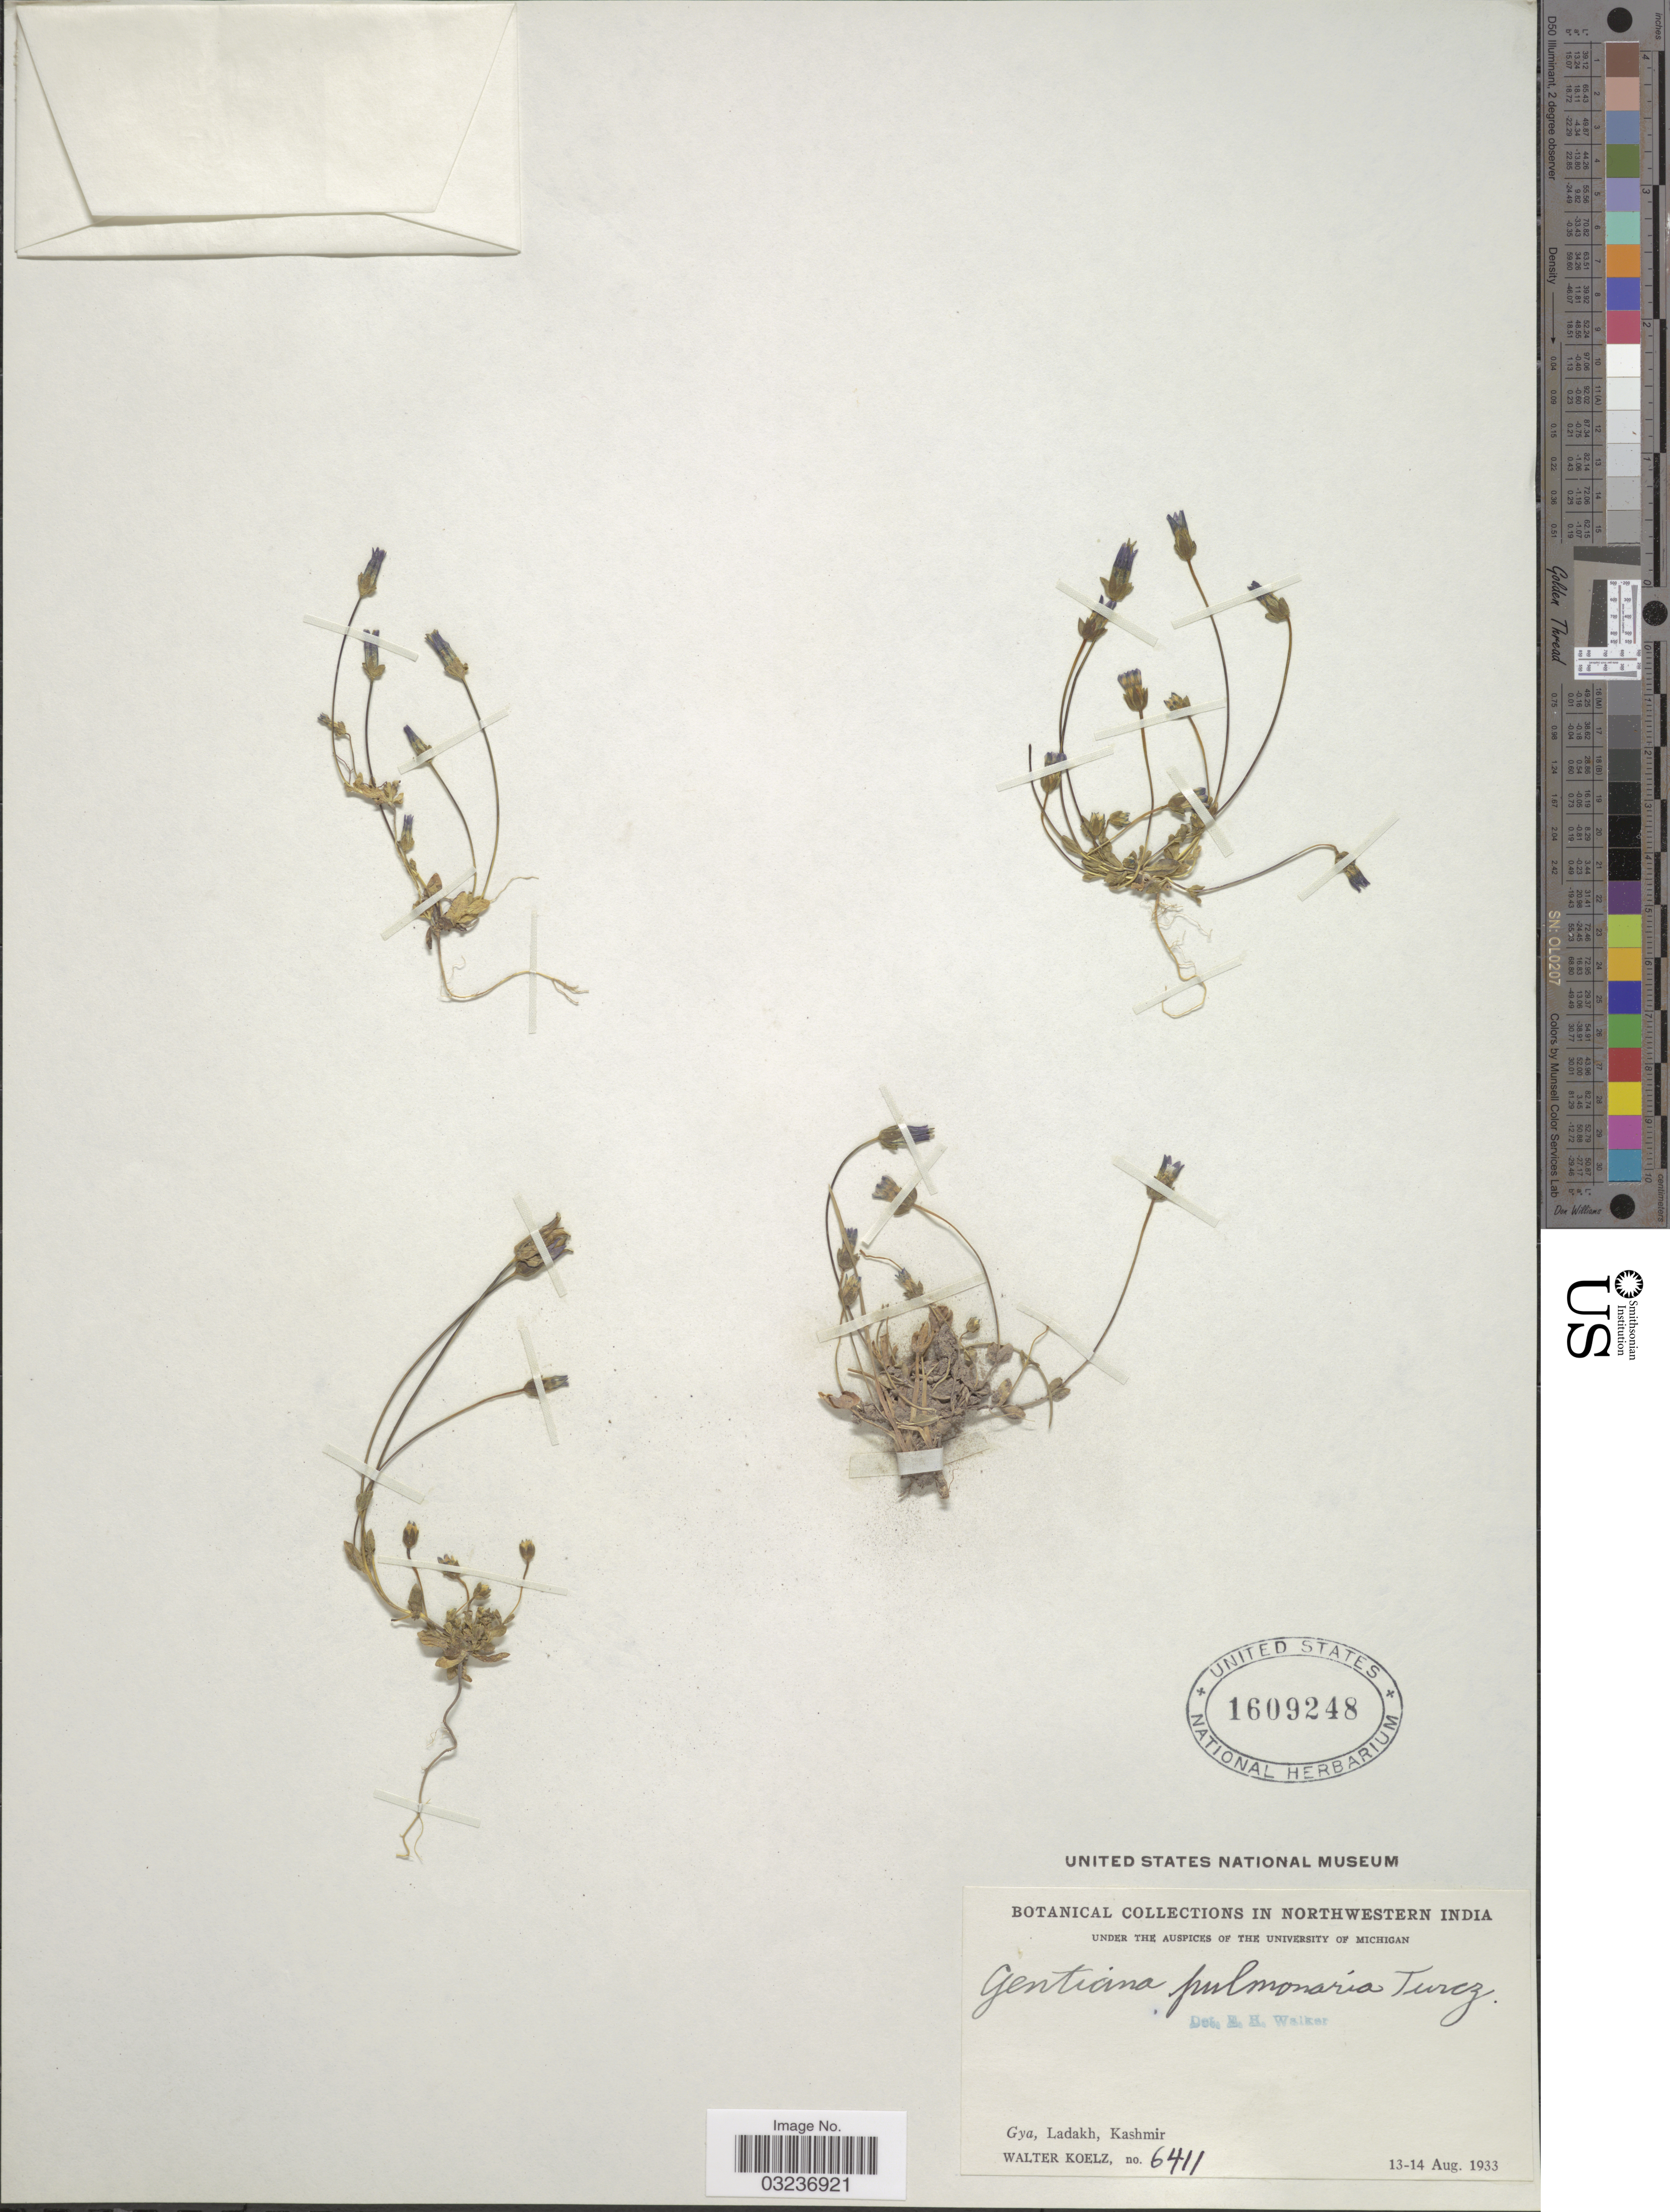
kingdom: Plantae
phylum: Tracheophyta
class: Magnoliopsida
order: Gentianales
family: Gentianaceae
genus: Gentiana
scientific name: Gentiana pulmonaria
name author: Turcz.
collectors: W. N. Koelz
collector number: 6411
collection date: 1933-08-13/1933-08-14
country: India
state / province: Jammu and Kashmir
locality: Northwestern India, Gya, Ladakh, Kashmir.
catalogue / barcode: US 1609248